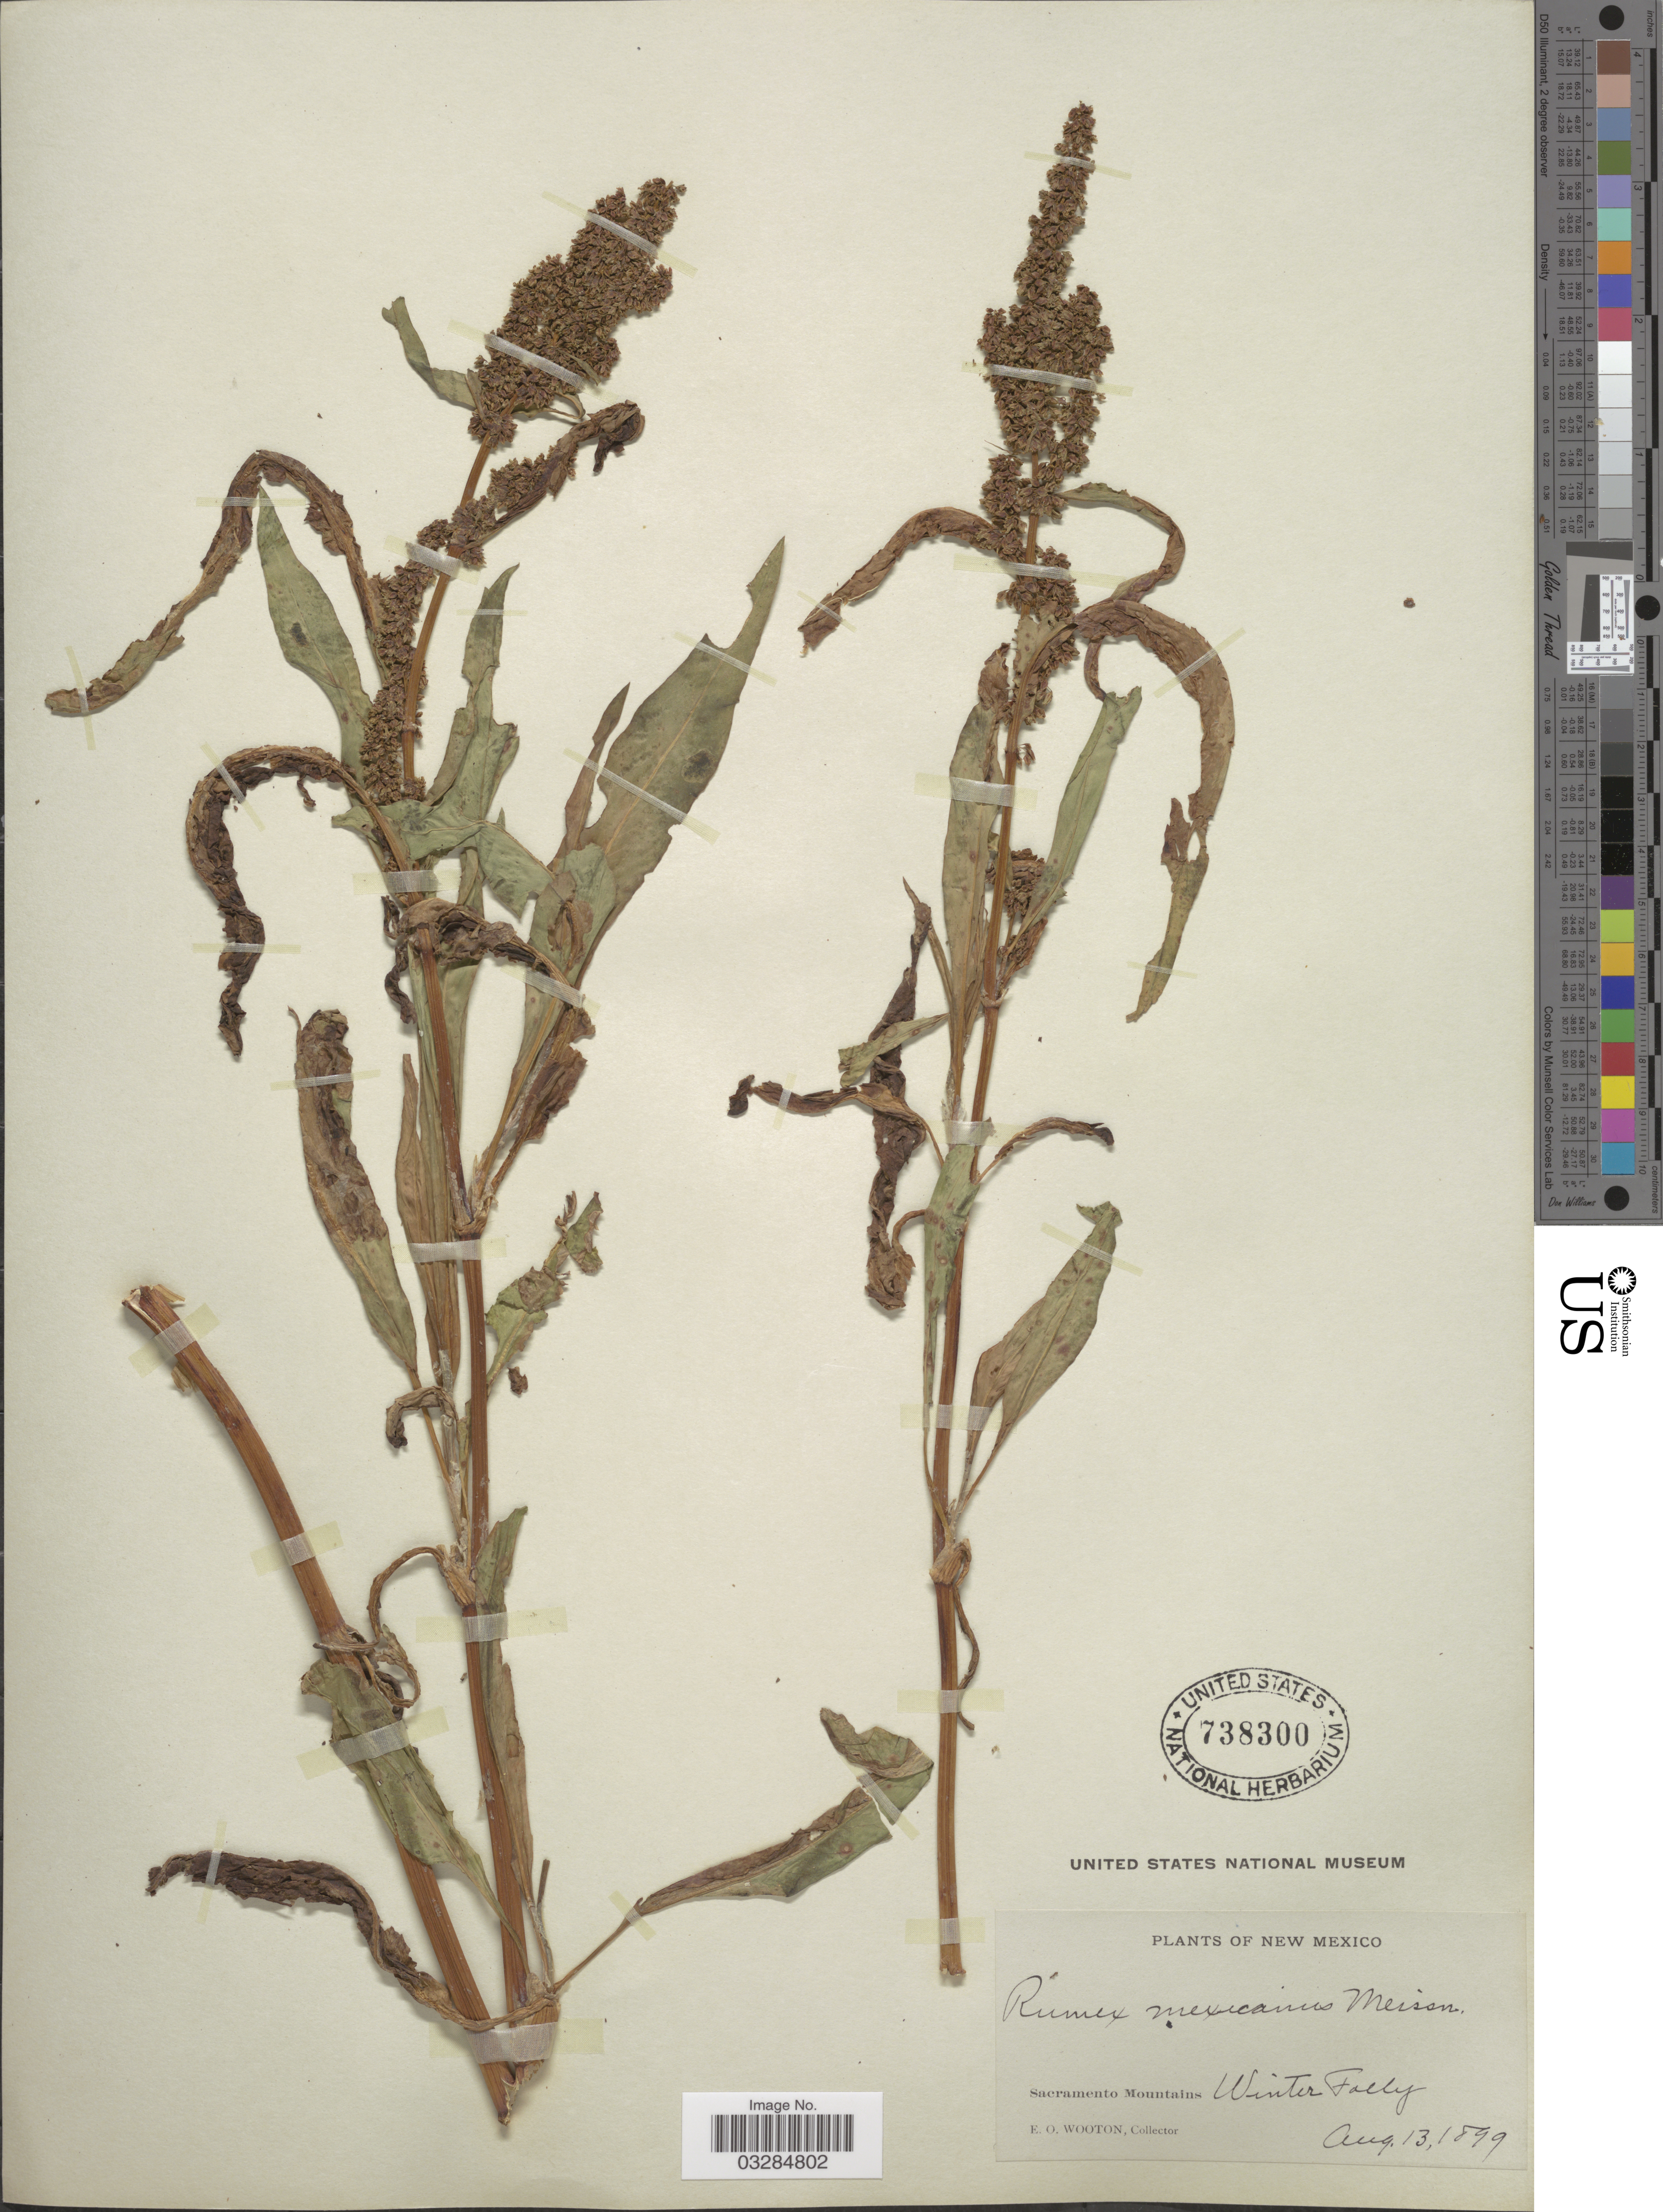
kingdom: Plantae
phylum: Tracheophyta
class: Magnoliopsida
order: Caryophyllales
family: Polygonaceae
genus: Rumex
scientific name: Rumex triangulivalvis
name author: (Danser) Rech. f.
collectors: E. O. Wooton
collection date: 1899-08-13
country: United States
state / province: New Mexico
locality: Sacramento Mountains. Winter Folly.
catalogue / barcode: US 738300